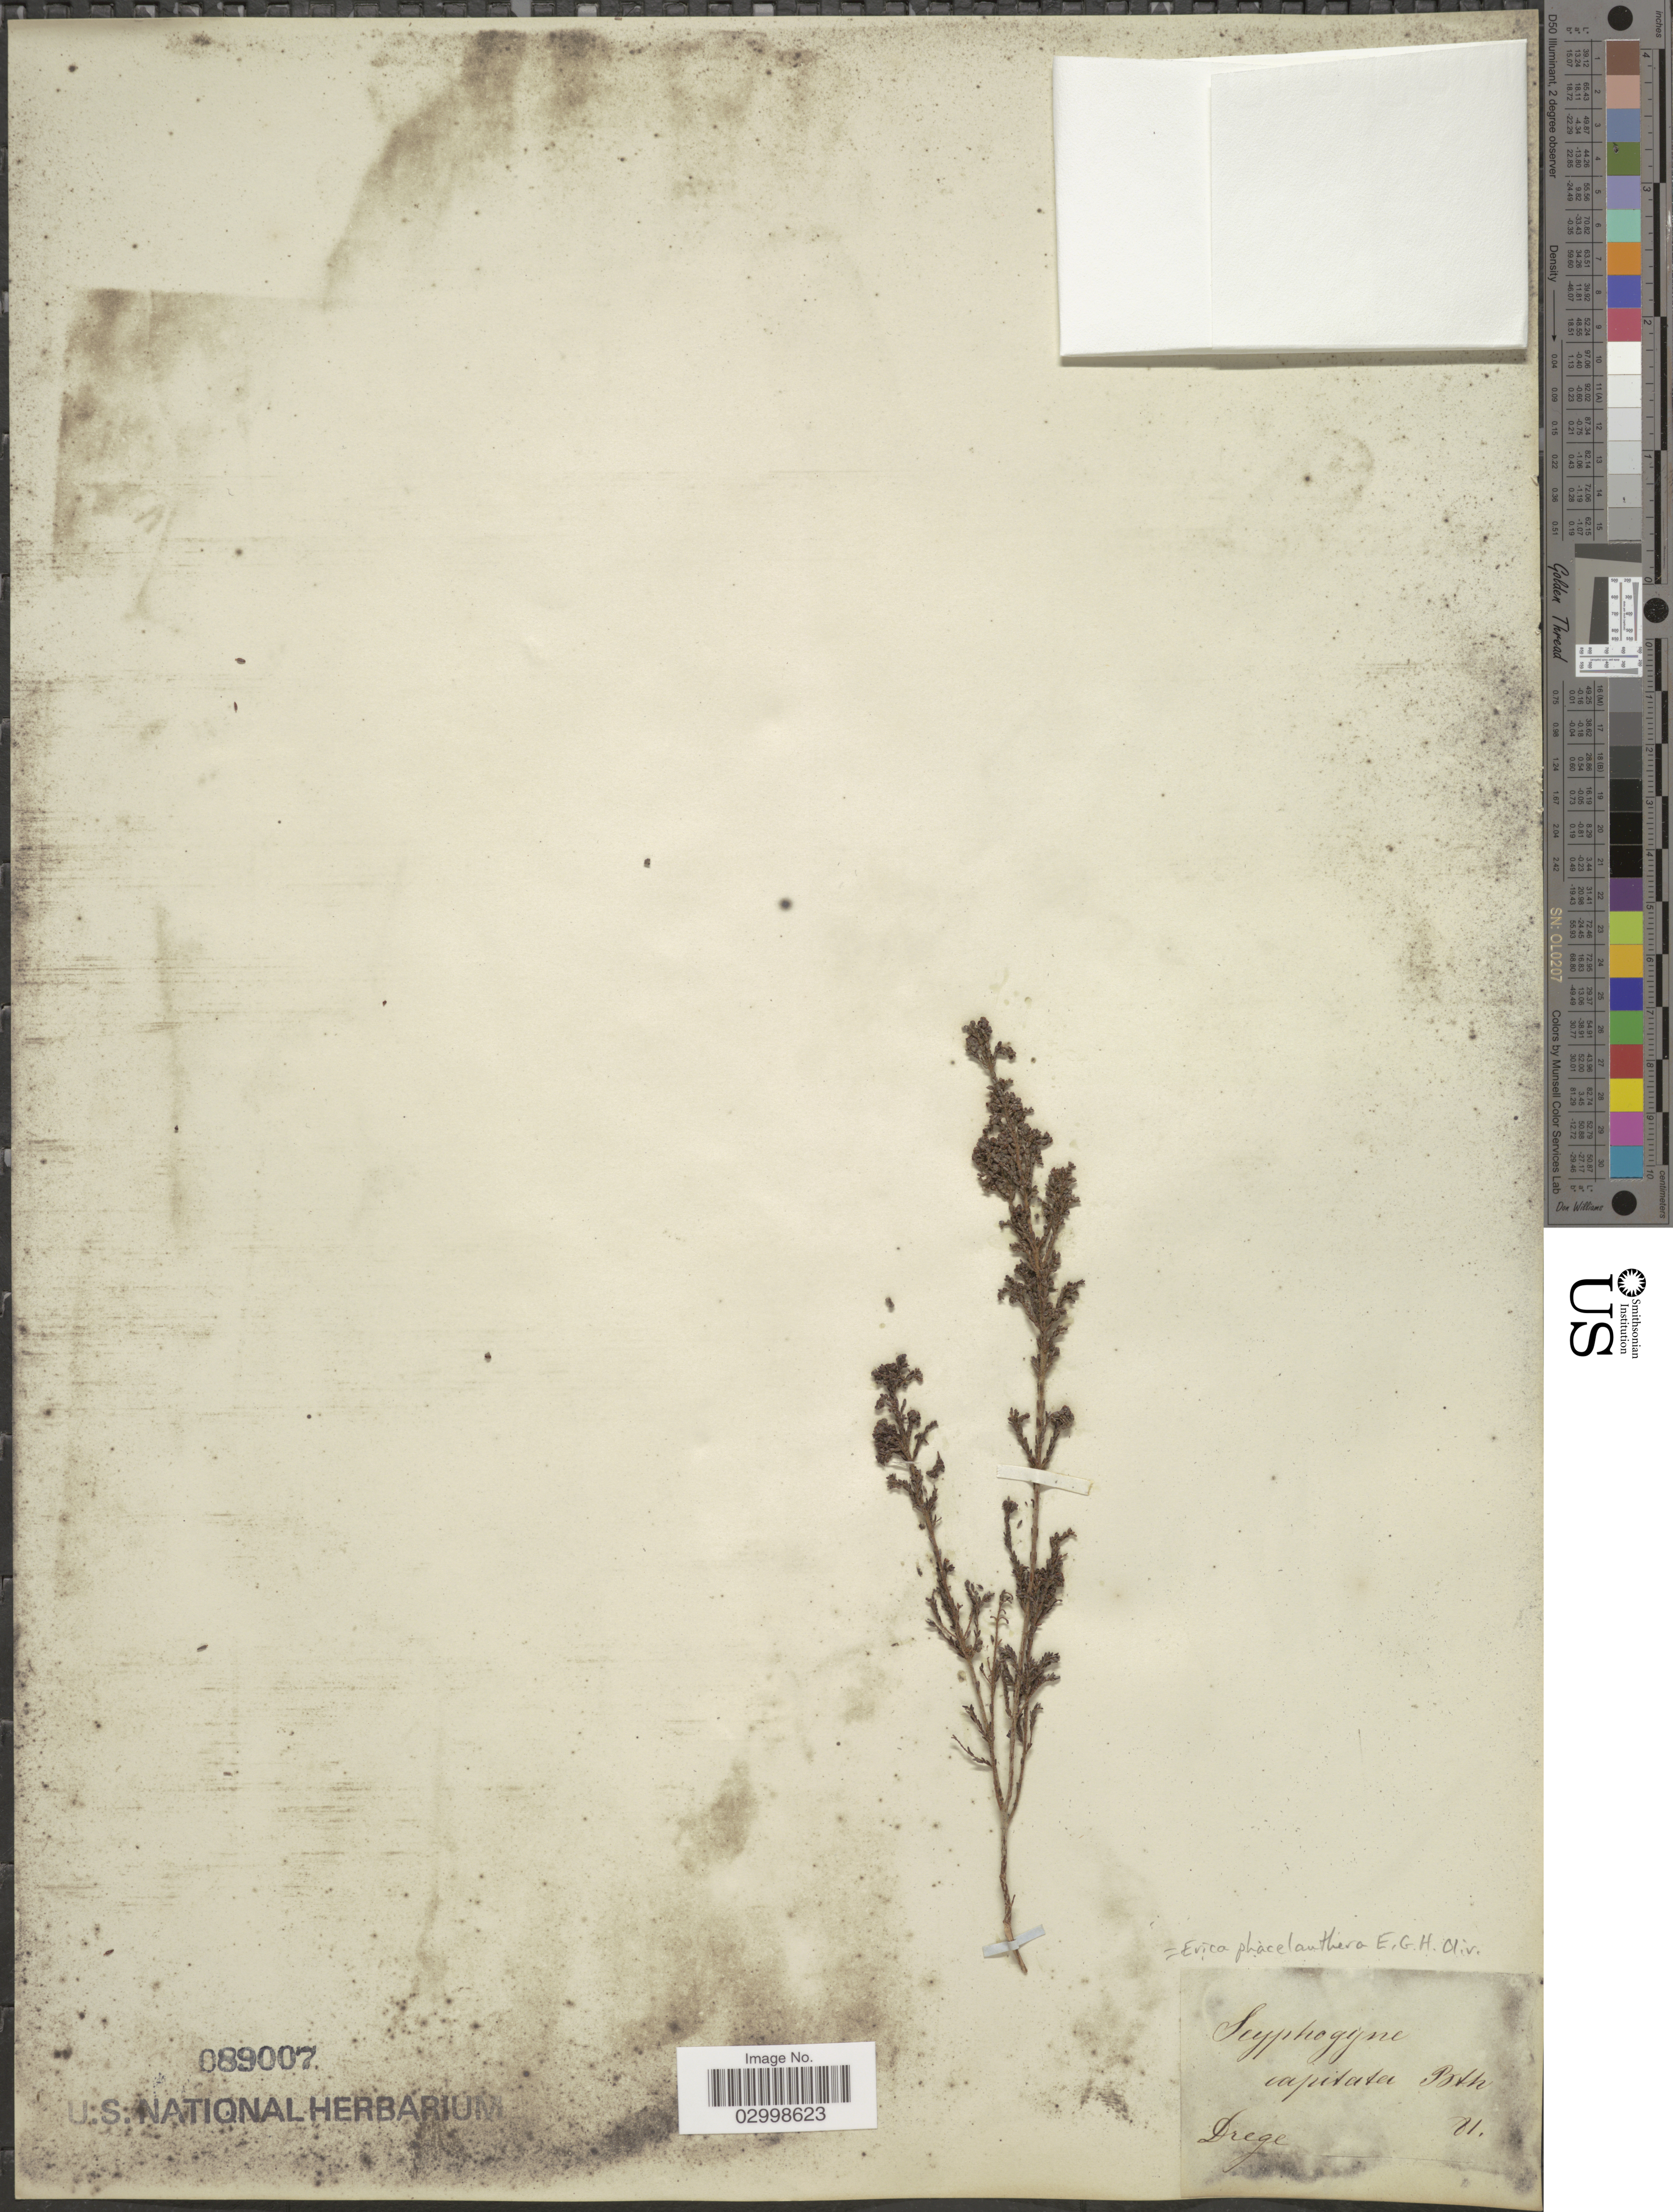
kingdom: Plantae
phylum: Tracheophyta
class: Magnoliopsida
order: Ericales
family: Ericaceae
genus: Erica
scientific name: Erica phacelanthera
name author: E.G.H. Oliv.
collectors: Drege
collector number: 81*?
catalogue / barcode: US 89007